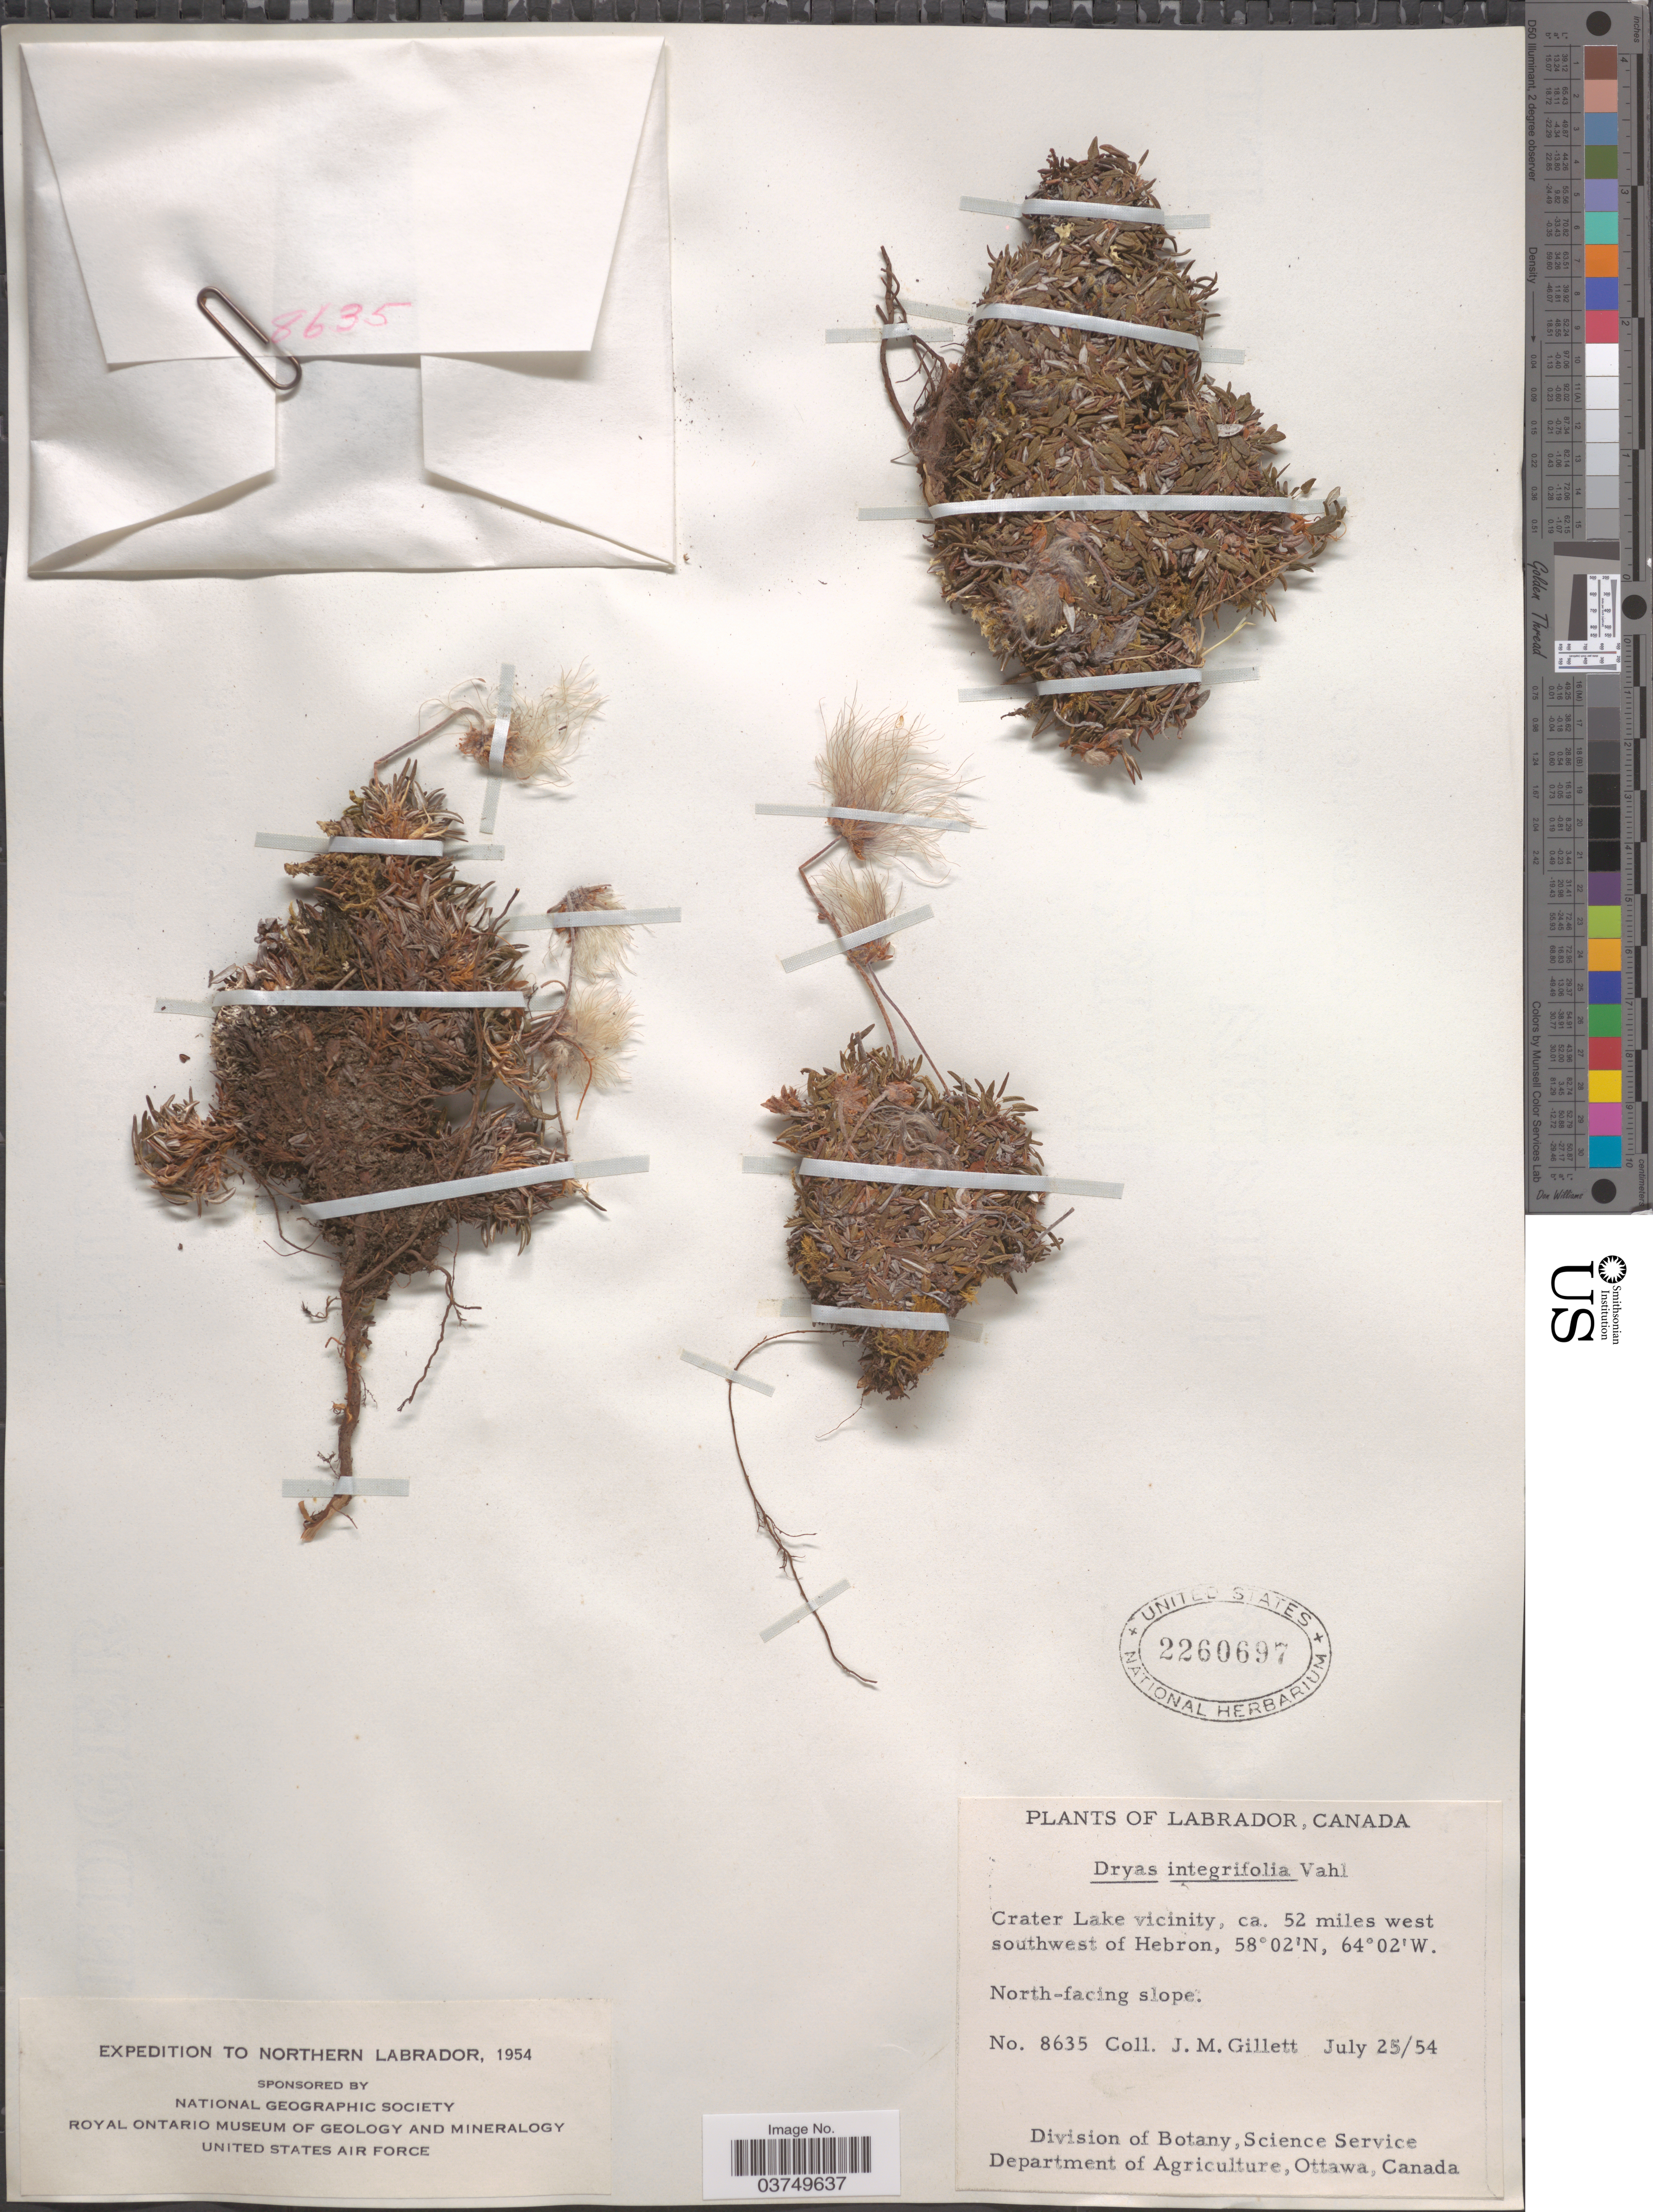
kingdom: Plantae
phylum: Tracheophyta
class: Magnoliopsida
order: Rosales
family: Rosaceae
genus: Dryas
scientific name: Dryas integrifolia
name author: Vahl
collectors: J. M. Gillett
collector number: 8635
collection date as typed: Transcribed d/m/y: 25/7/54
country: Canada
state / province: Newfoundland and Labrador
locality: Labrador. Crater Lake vicinity, ca. 52 miles west of southwest of Hebron. North-facing slope.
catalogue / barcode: US 2260697